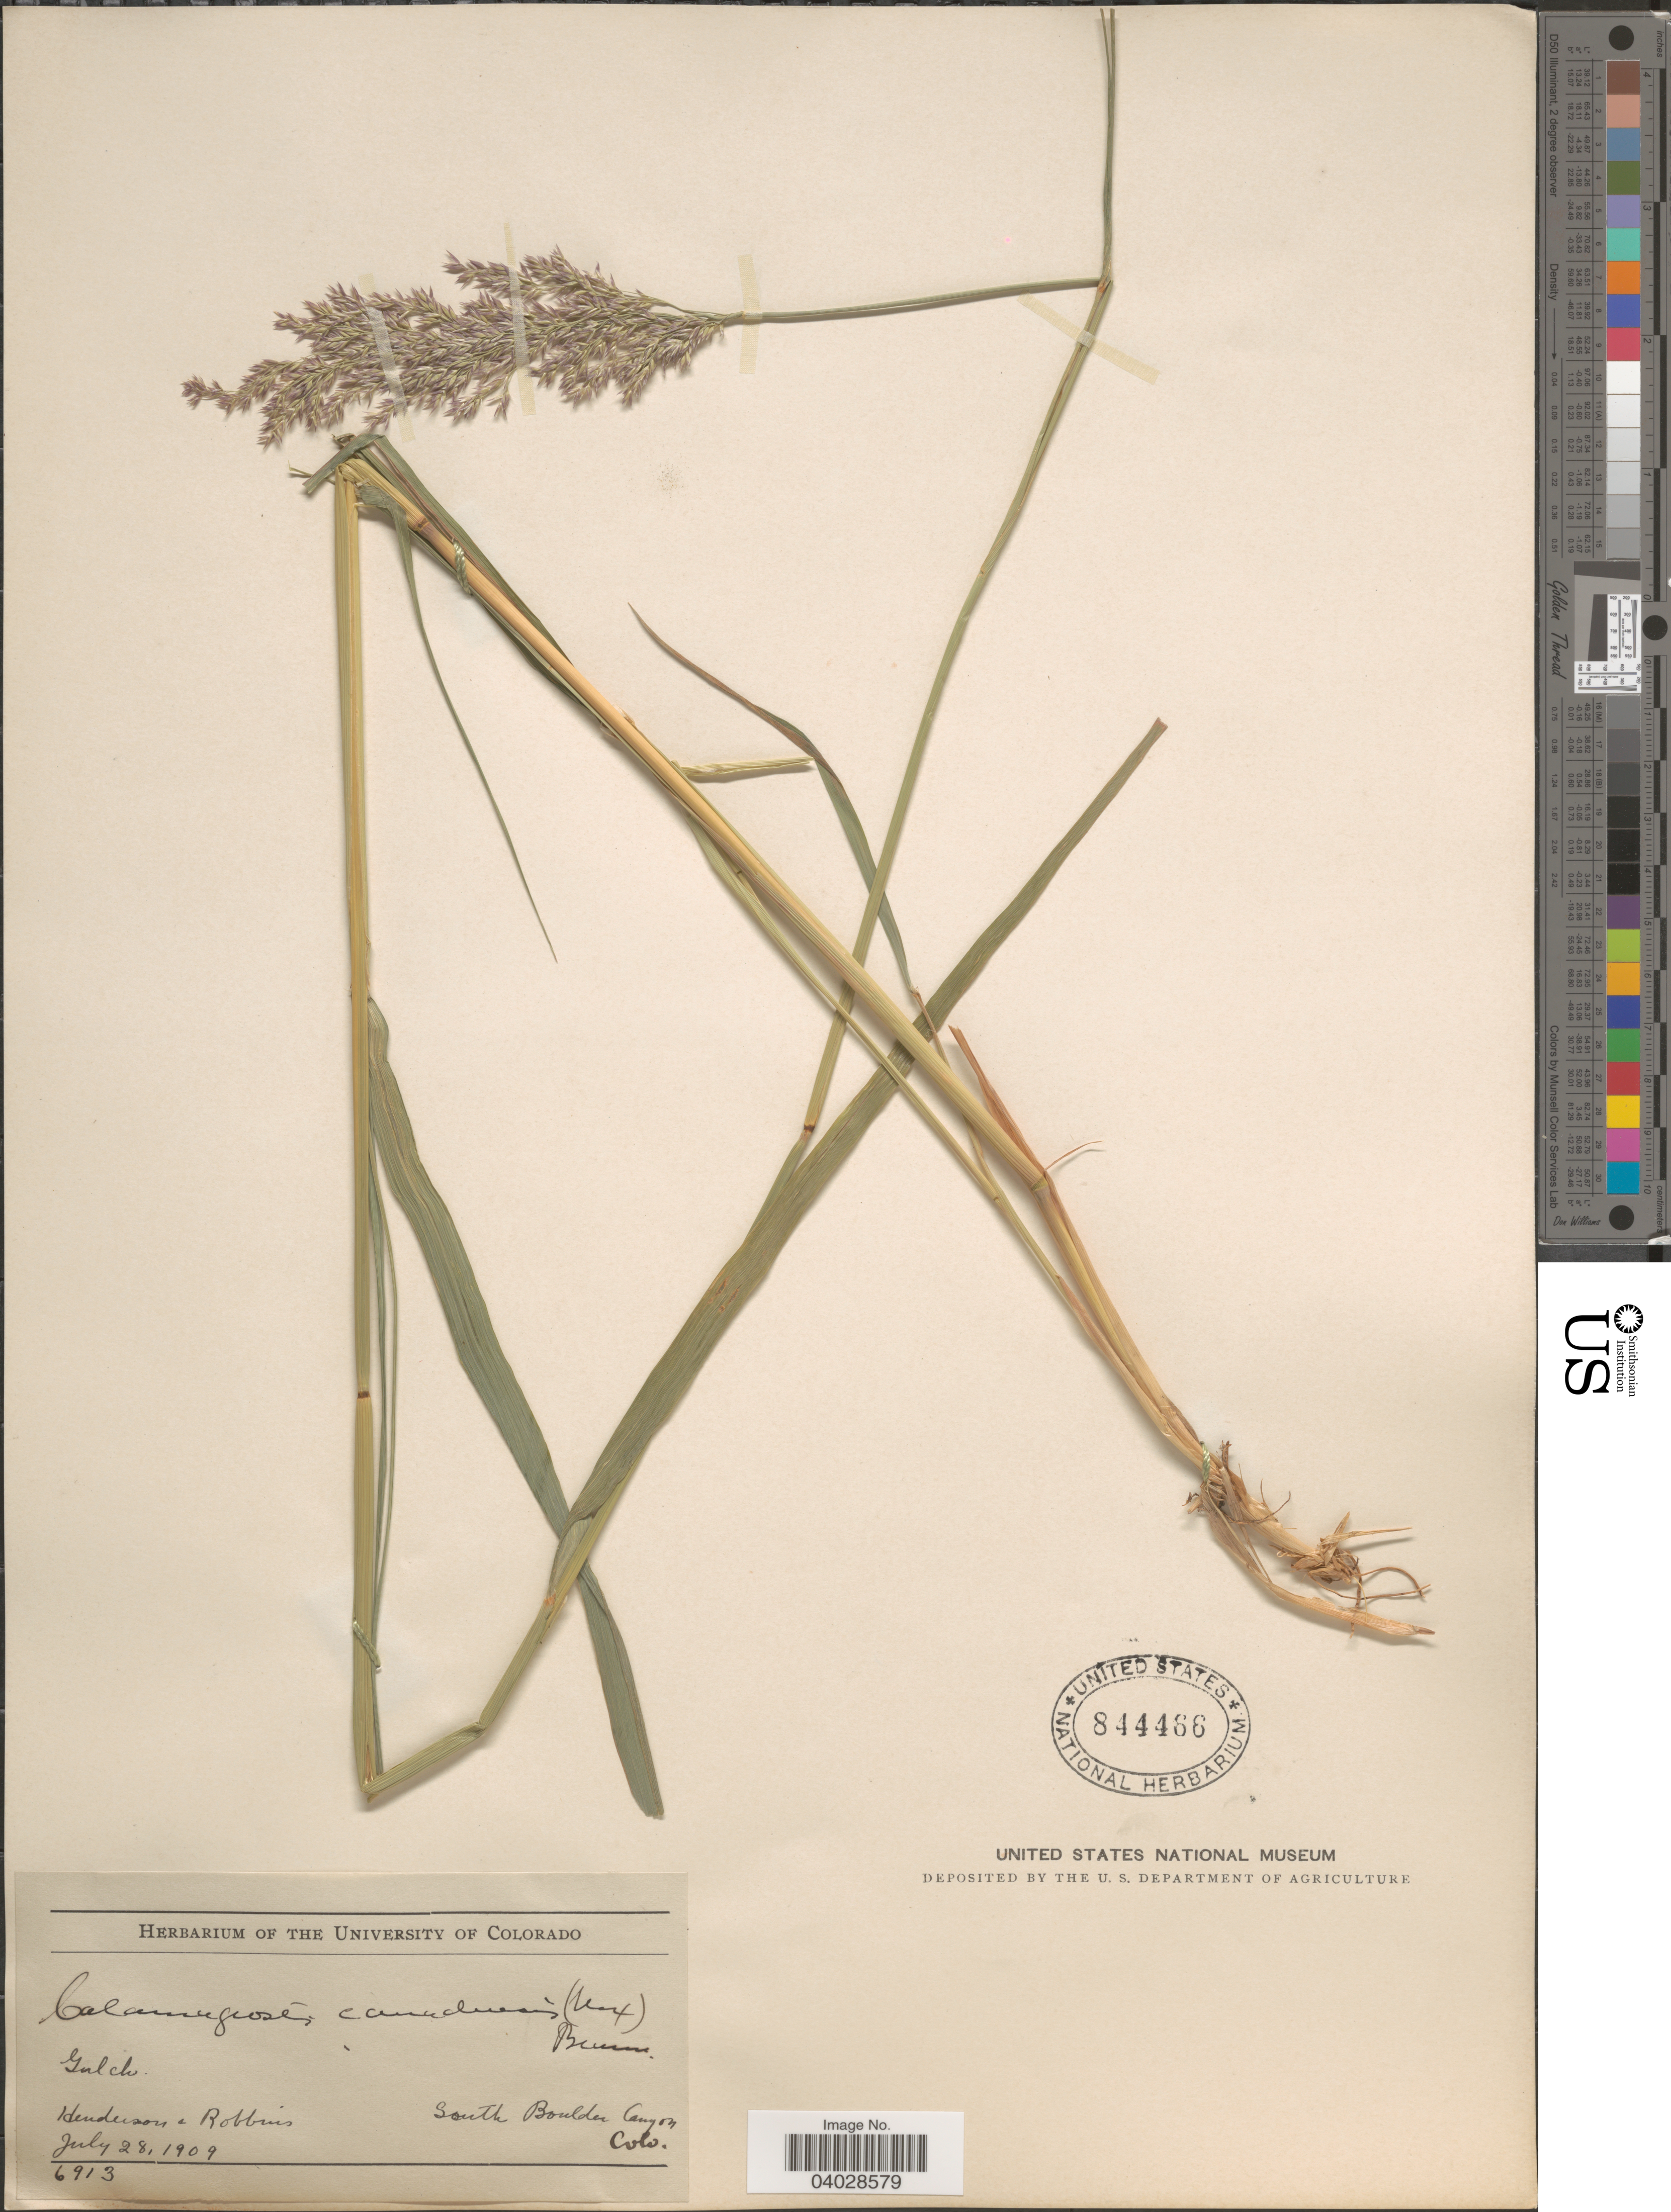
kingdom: Plantae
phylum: Tracheophyta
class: Liliopsida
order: Poales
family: Poaceae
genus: Calamagrostis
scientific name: Calamagrostis canadensis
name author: (Michx.) P. Beauv.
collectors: -. Henderson & -- Robbins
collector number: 6913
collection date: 1909-07-28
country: United States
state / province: Colorado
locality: South Boulder Canyon.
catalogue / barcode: US 844466